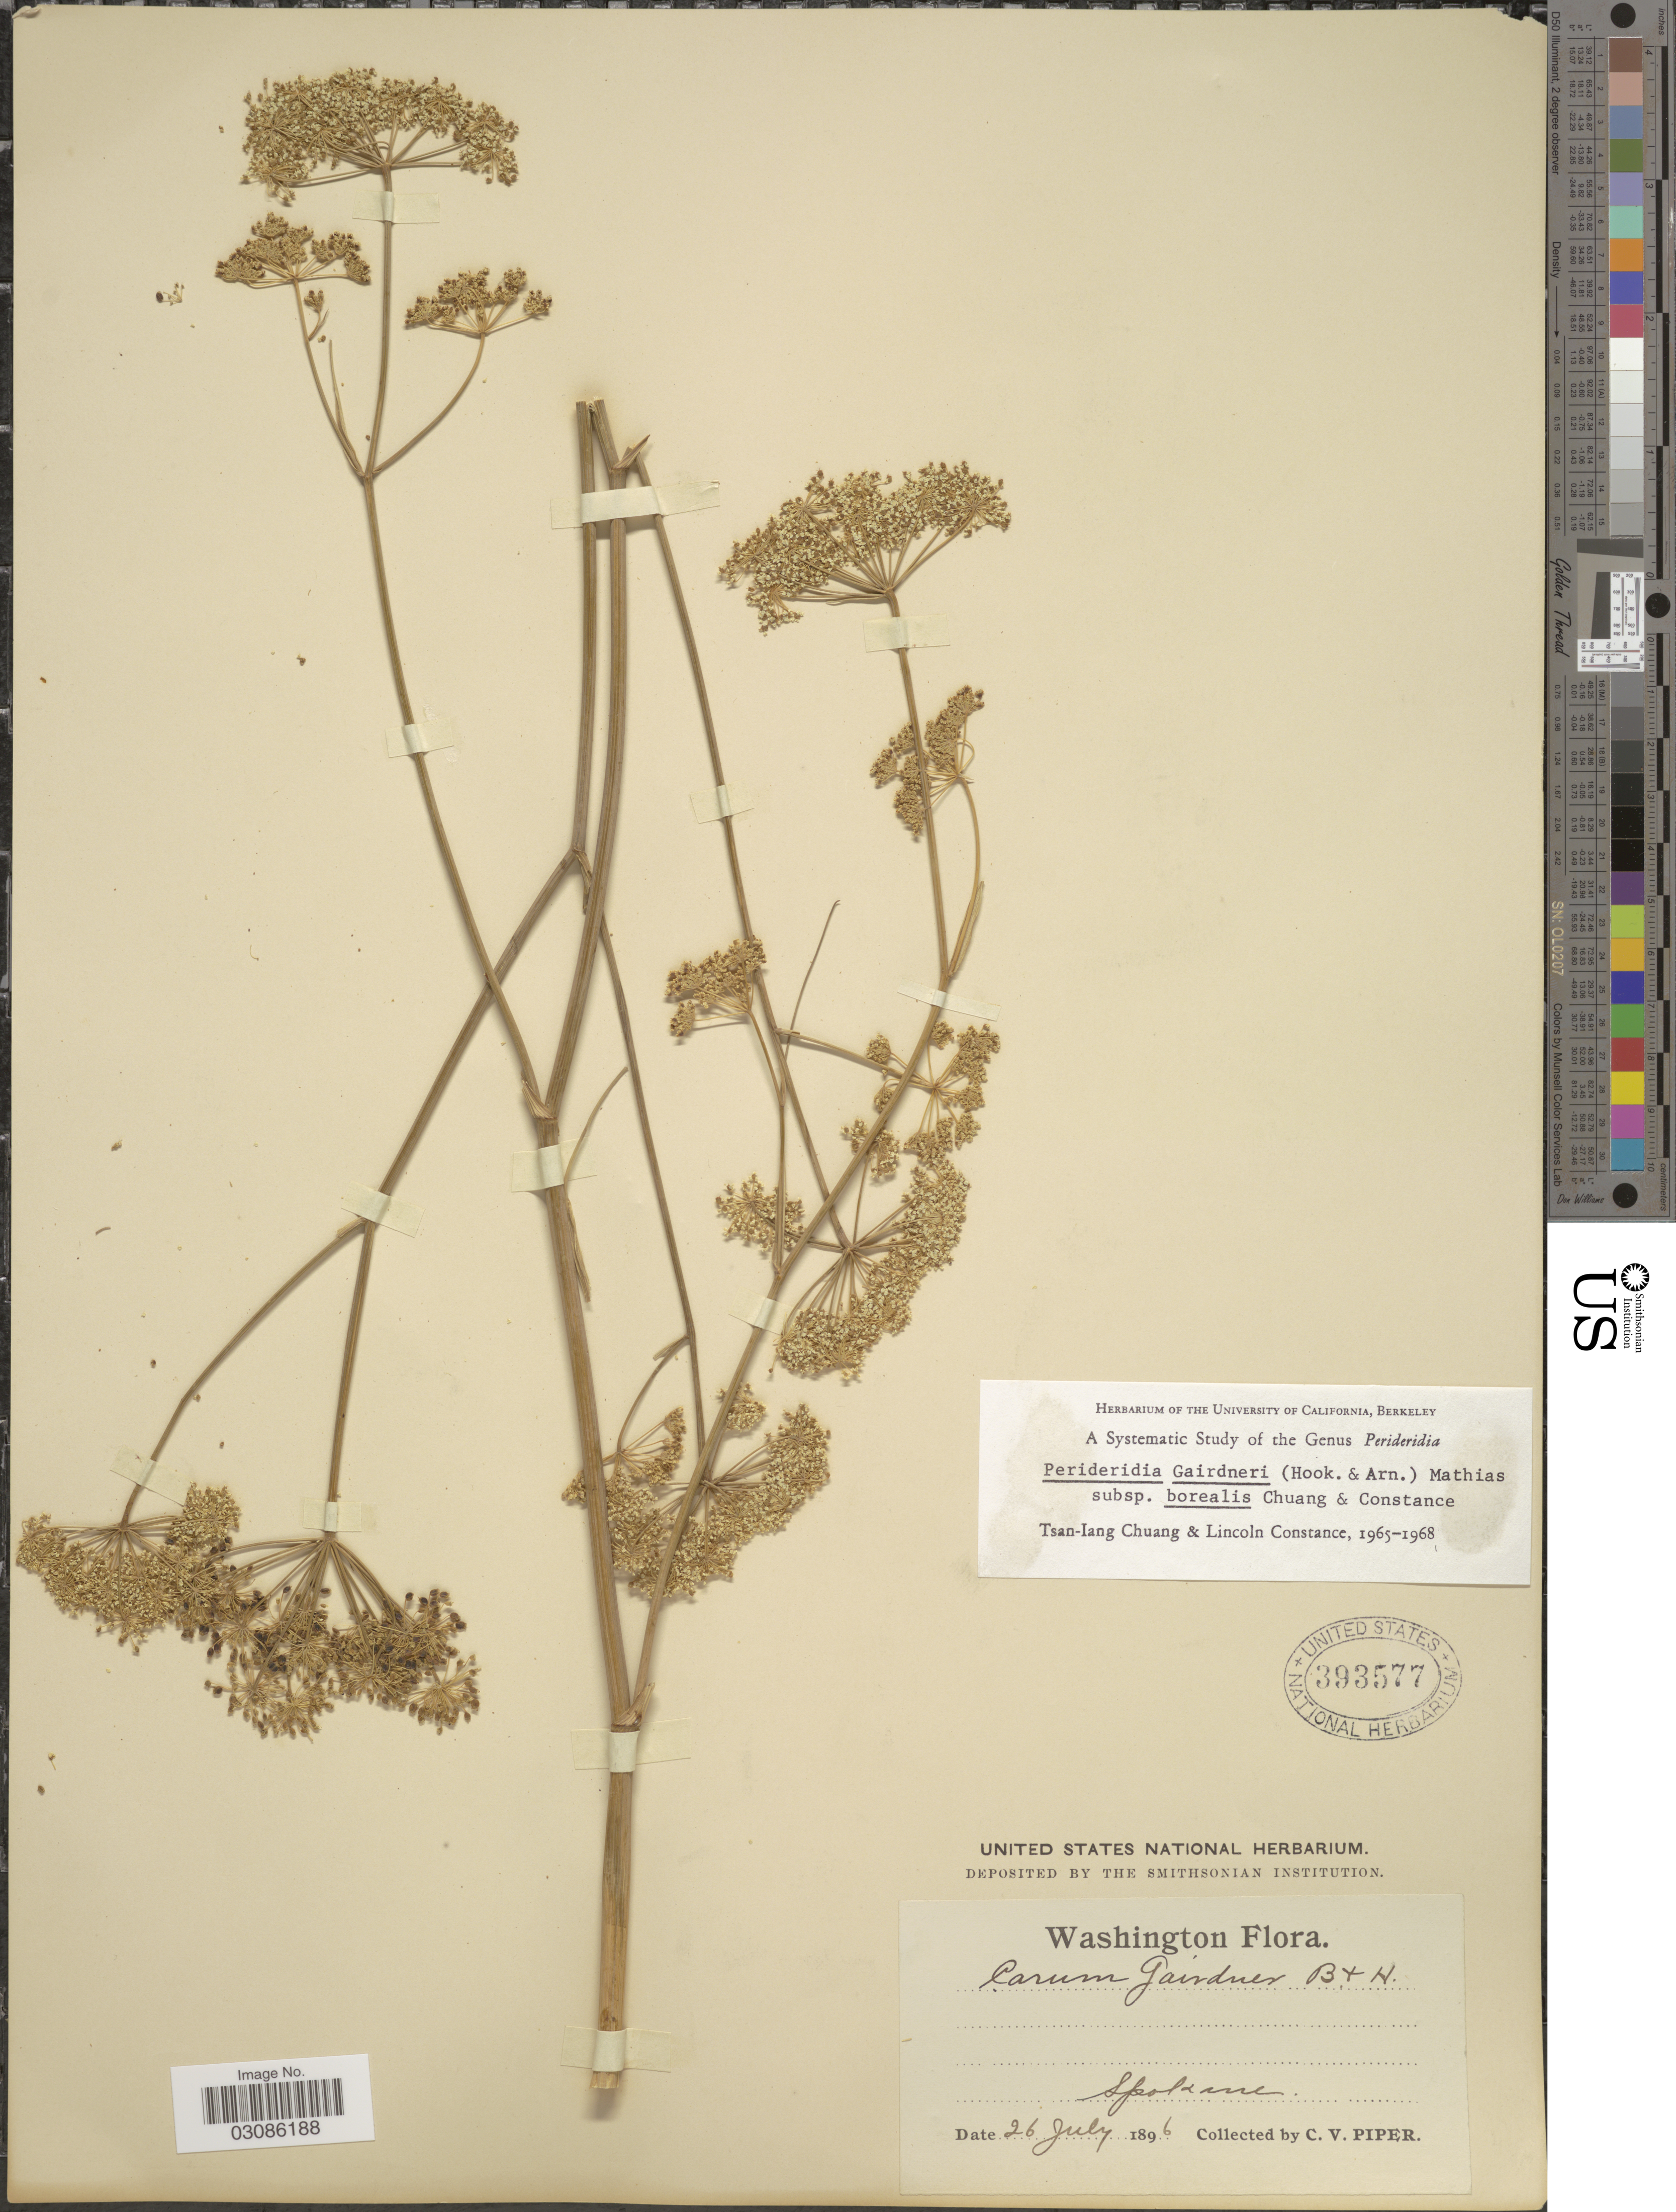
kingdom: Plantae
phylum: Tracheophyta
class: Magnoliopsida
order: Apiales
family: Apiaceae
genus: Perideridia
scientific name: Perideridia gairdneri subsp. borealis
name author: T.I. Chuang & Constance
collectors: C. V. Piper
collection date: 1896-07-26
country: United States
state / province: Washington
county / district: Spokane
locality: Spokane.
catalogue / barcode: US 393577